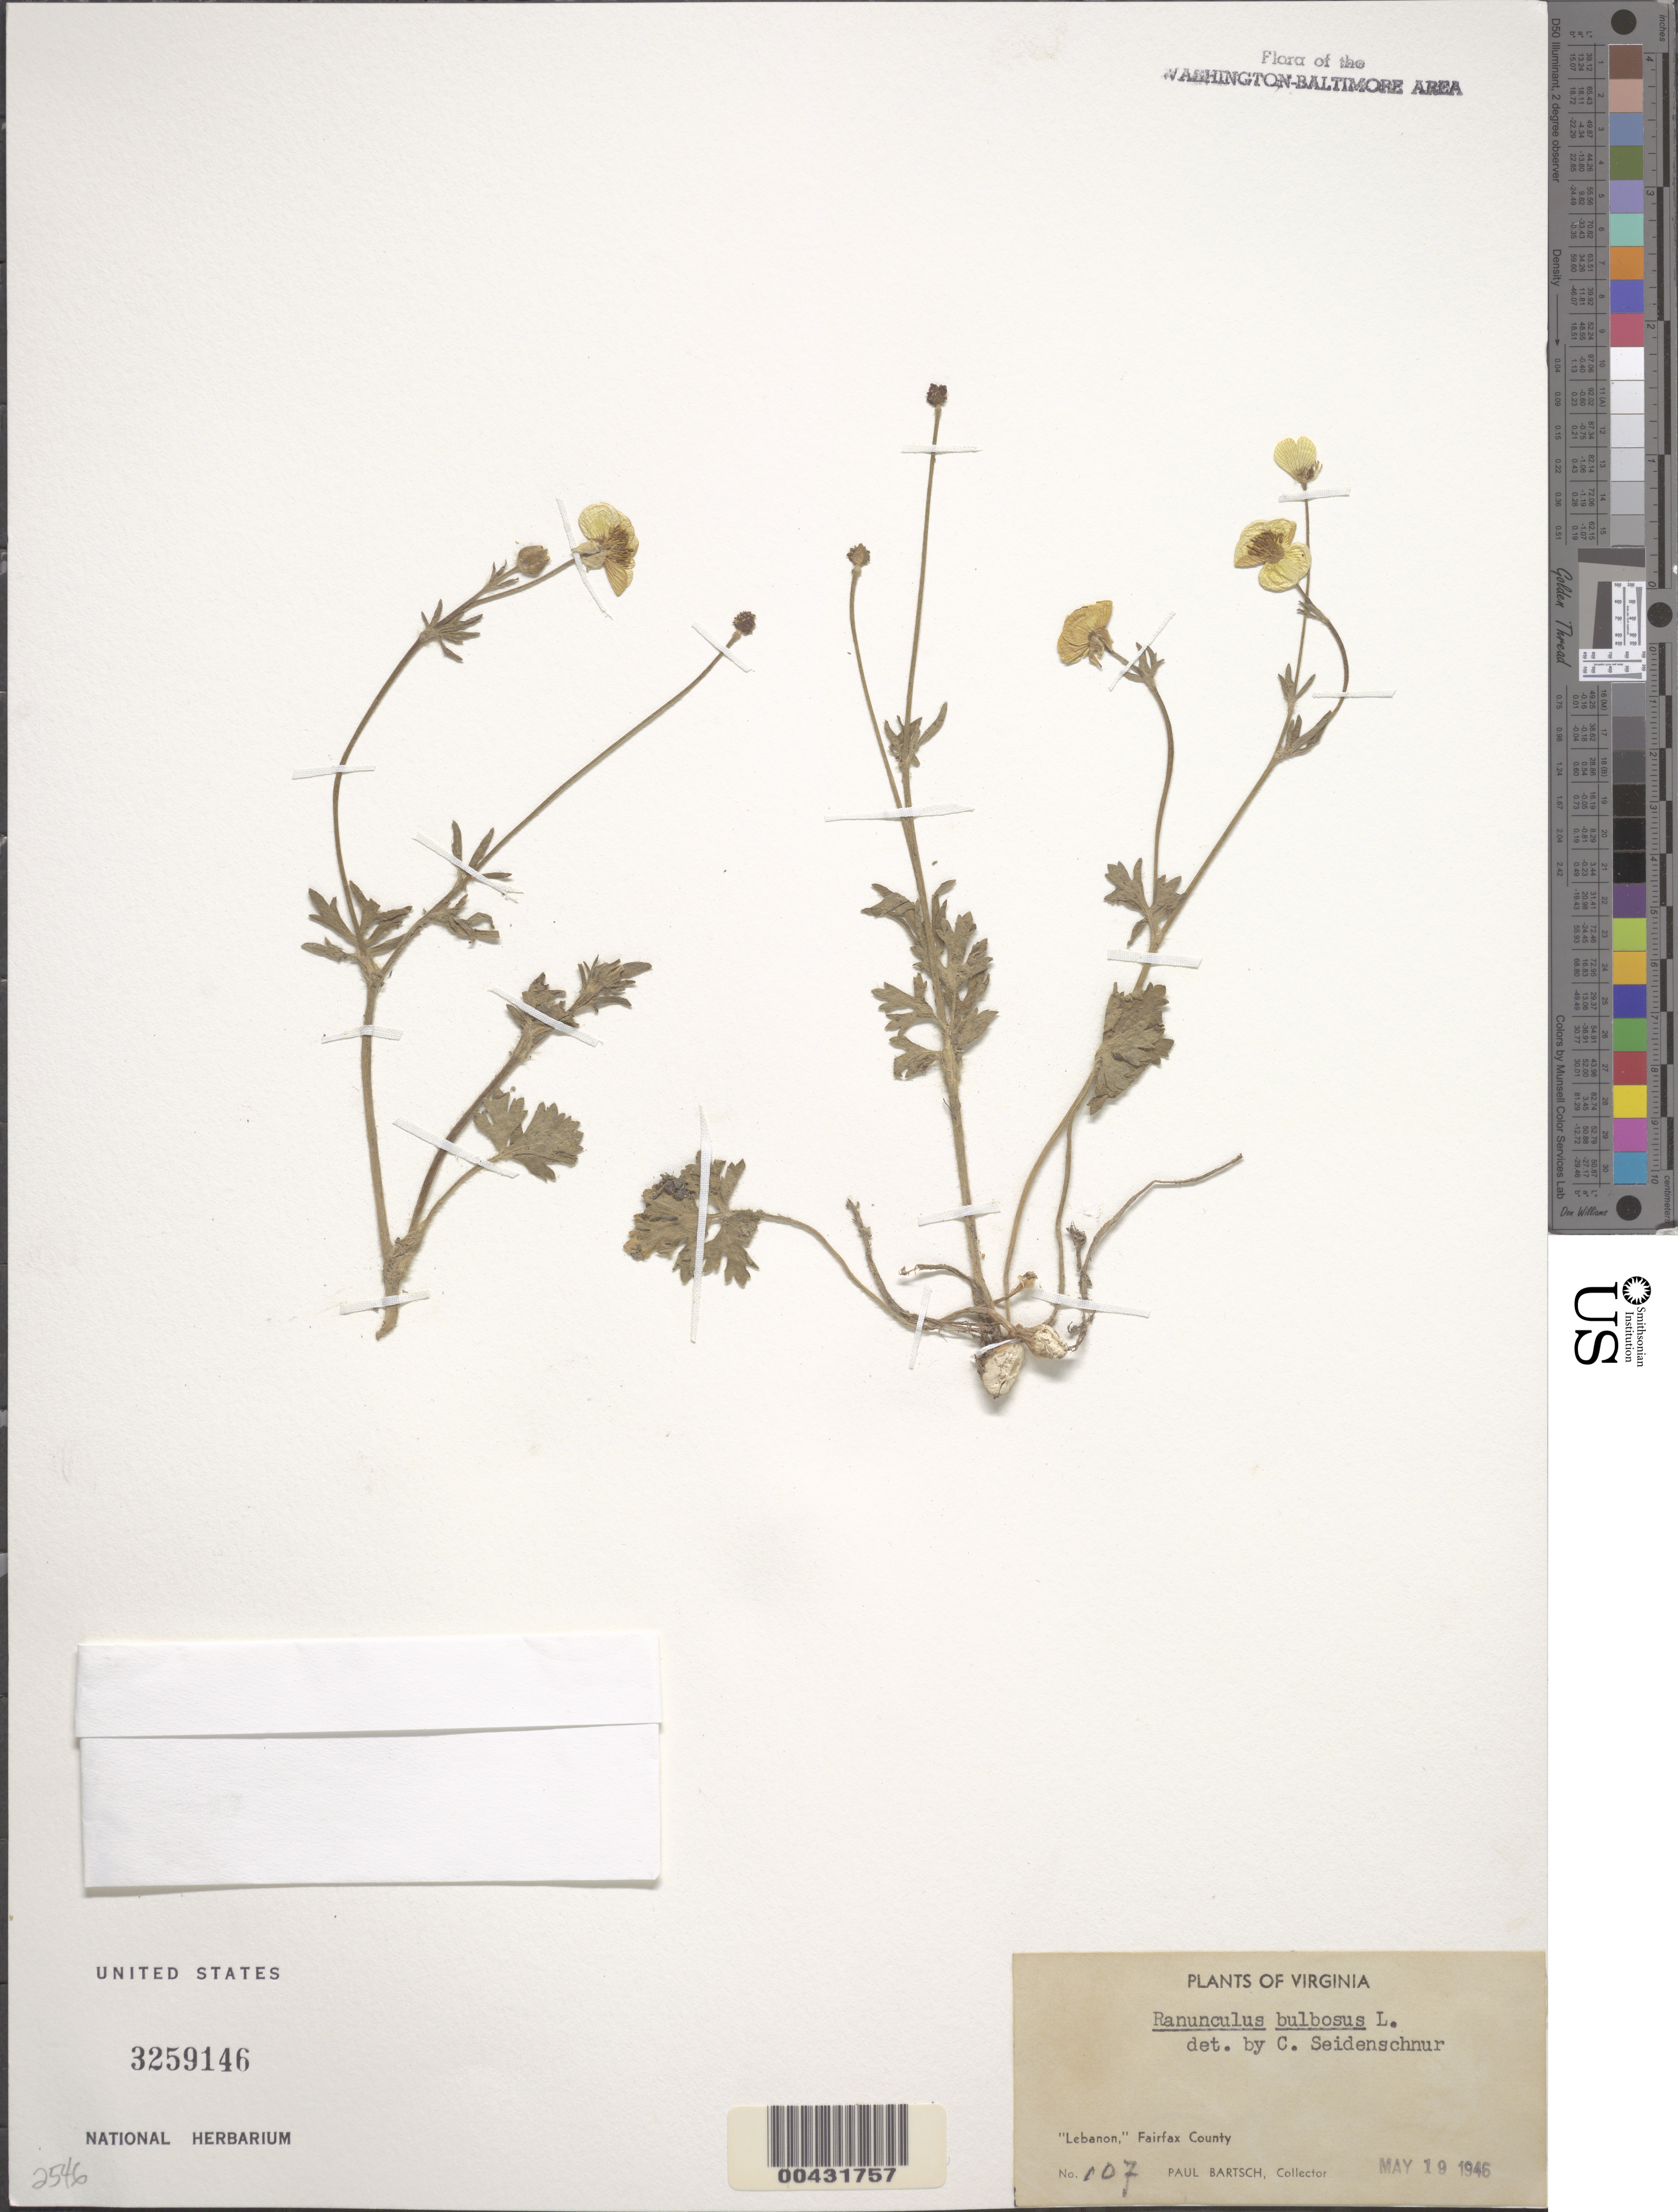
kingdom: Plantae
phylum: Tracheophyta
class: Magnoliopsida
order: Ranunculales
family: Ranunculaceae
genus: Ranunculus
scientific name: Ranunculus bulbosus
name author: L.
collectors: P. Bartsch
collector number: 107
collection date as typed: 19 May 1946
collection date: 1946-05-19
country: United States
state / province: Virginia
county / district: Fairfax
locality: Lebanon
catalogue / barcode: US 3259146